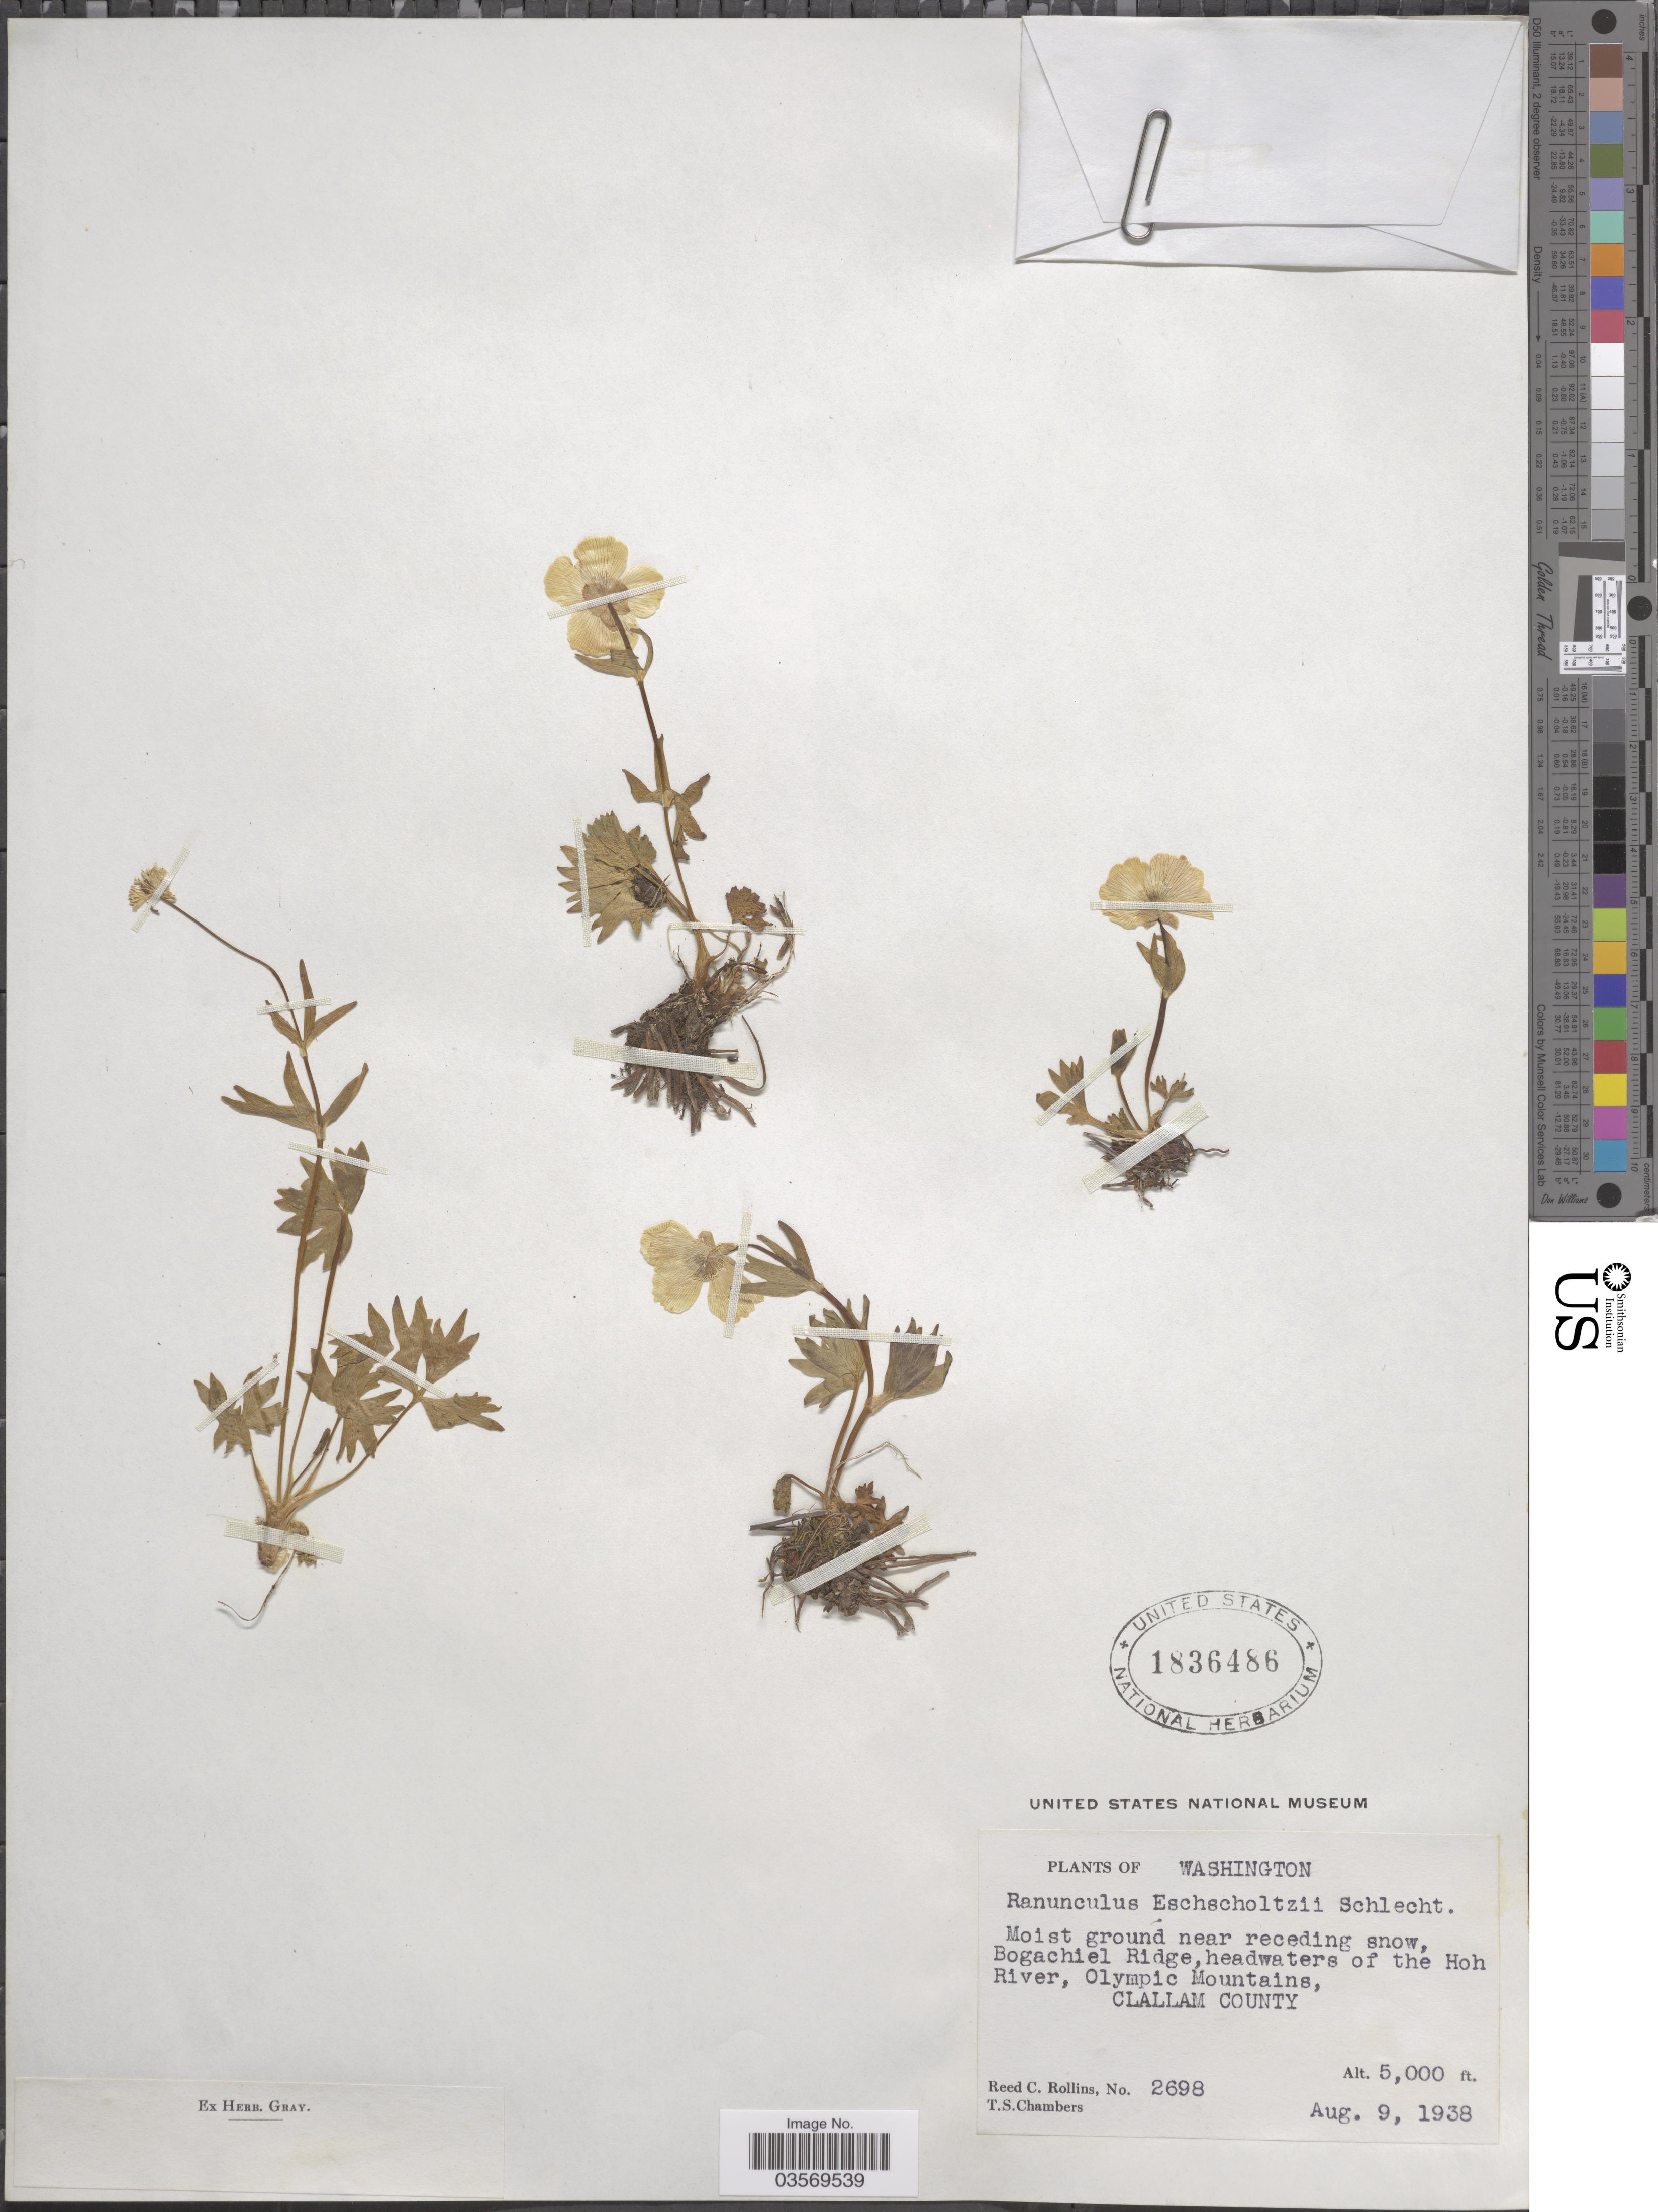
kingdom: Plantae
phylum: Tracheophyta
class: Magnoliopsida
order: Ranunculales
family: Ranunculaceae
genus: Ranunculus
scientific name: Ranunculus suksdorfii var. suksdorfii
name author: A. Gray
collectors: R. C. Rollins & T. Chambers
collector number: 2698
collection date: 1938-08-09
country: United States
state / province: Washington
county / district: Clallam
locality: Bogachiel Ridge, headwaters of the Hoh River, Olympic Mountains. Clallam County.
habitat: moist ground near receding snow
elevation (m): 1524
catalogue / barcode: US 1836486